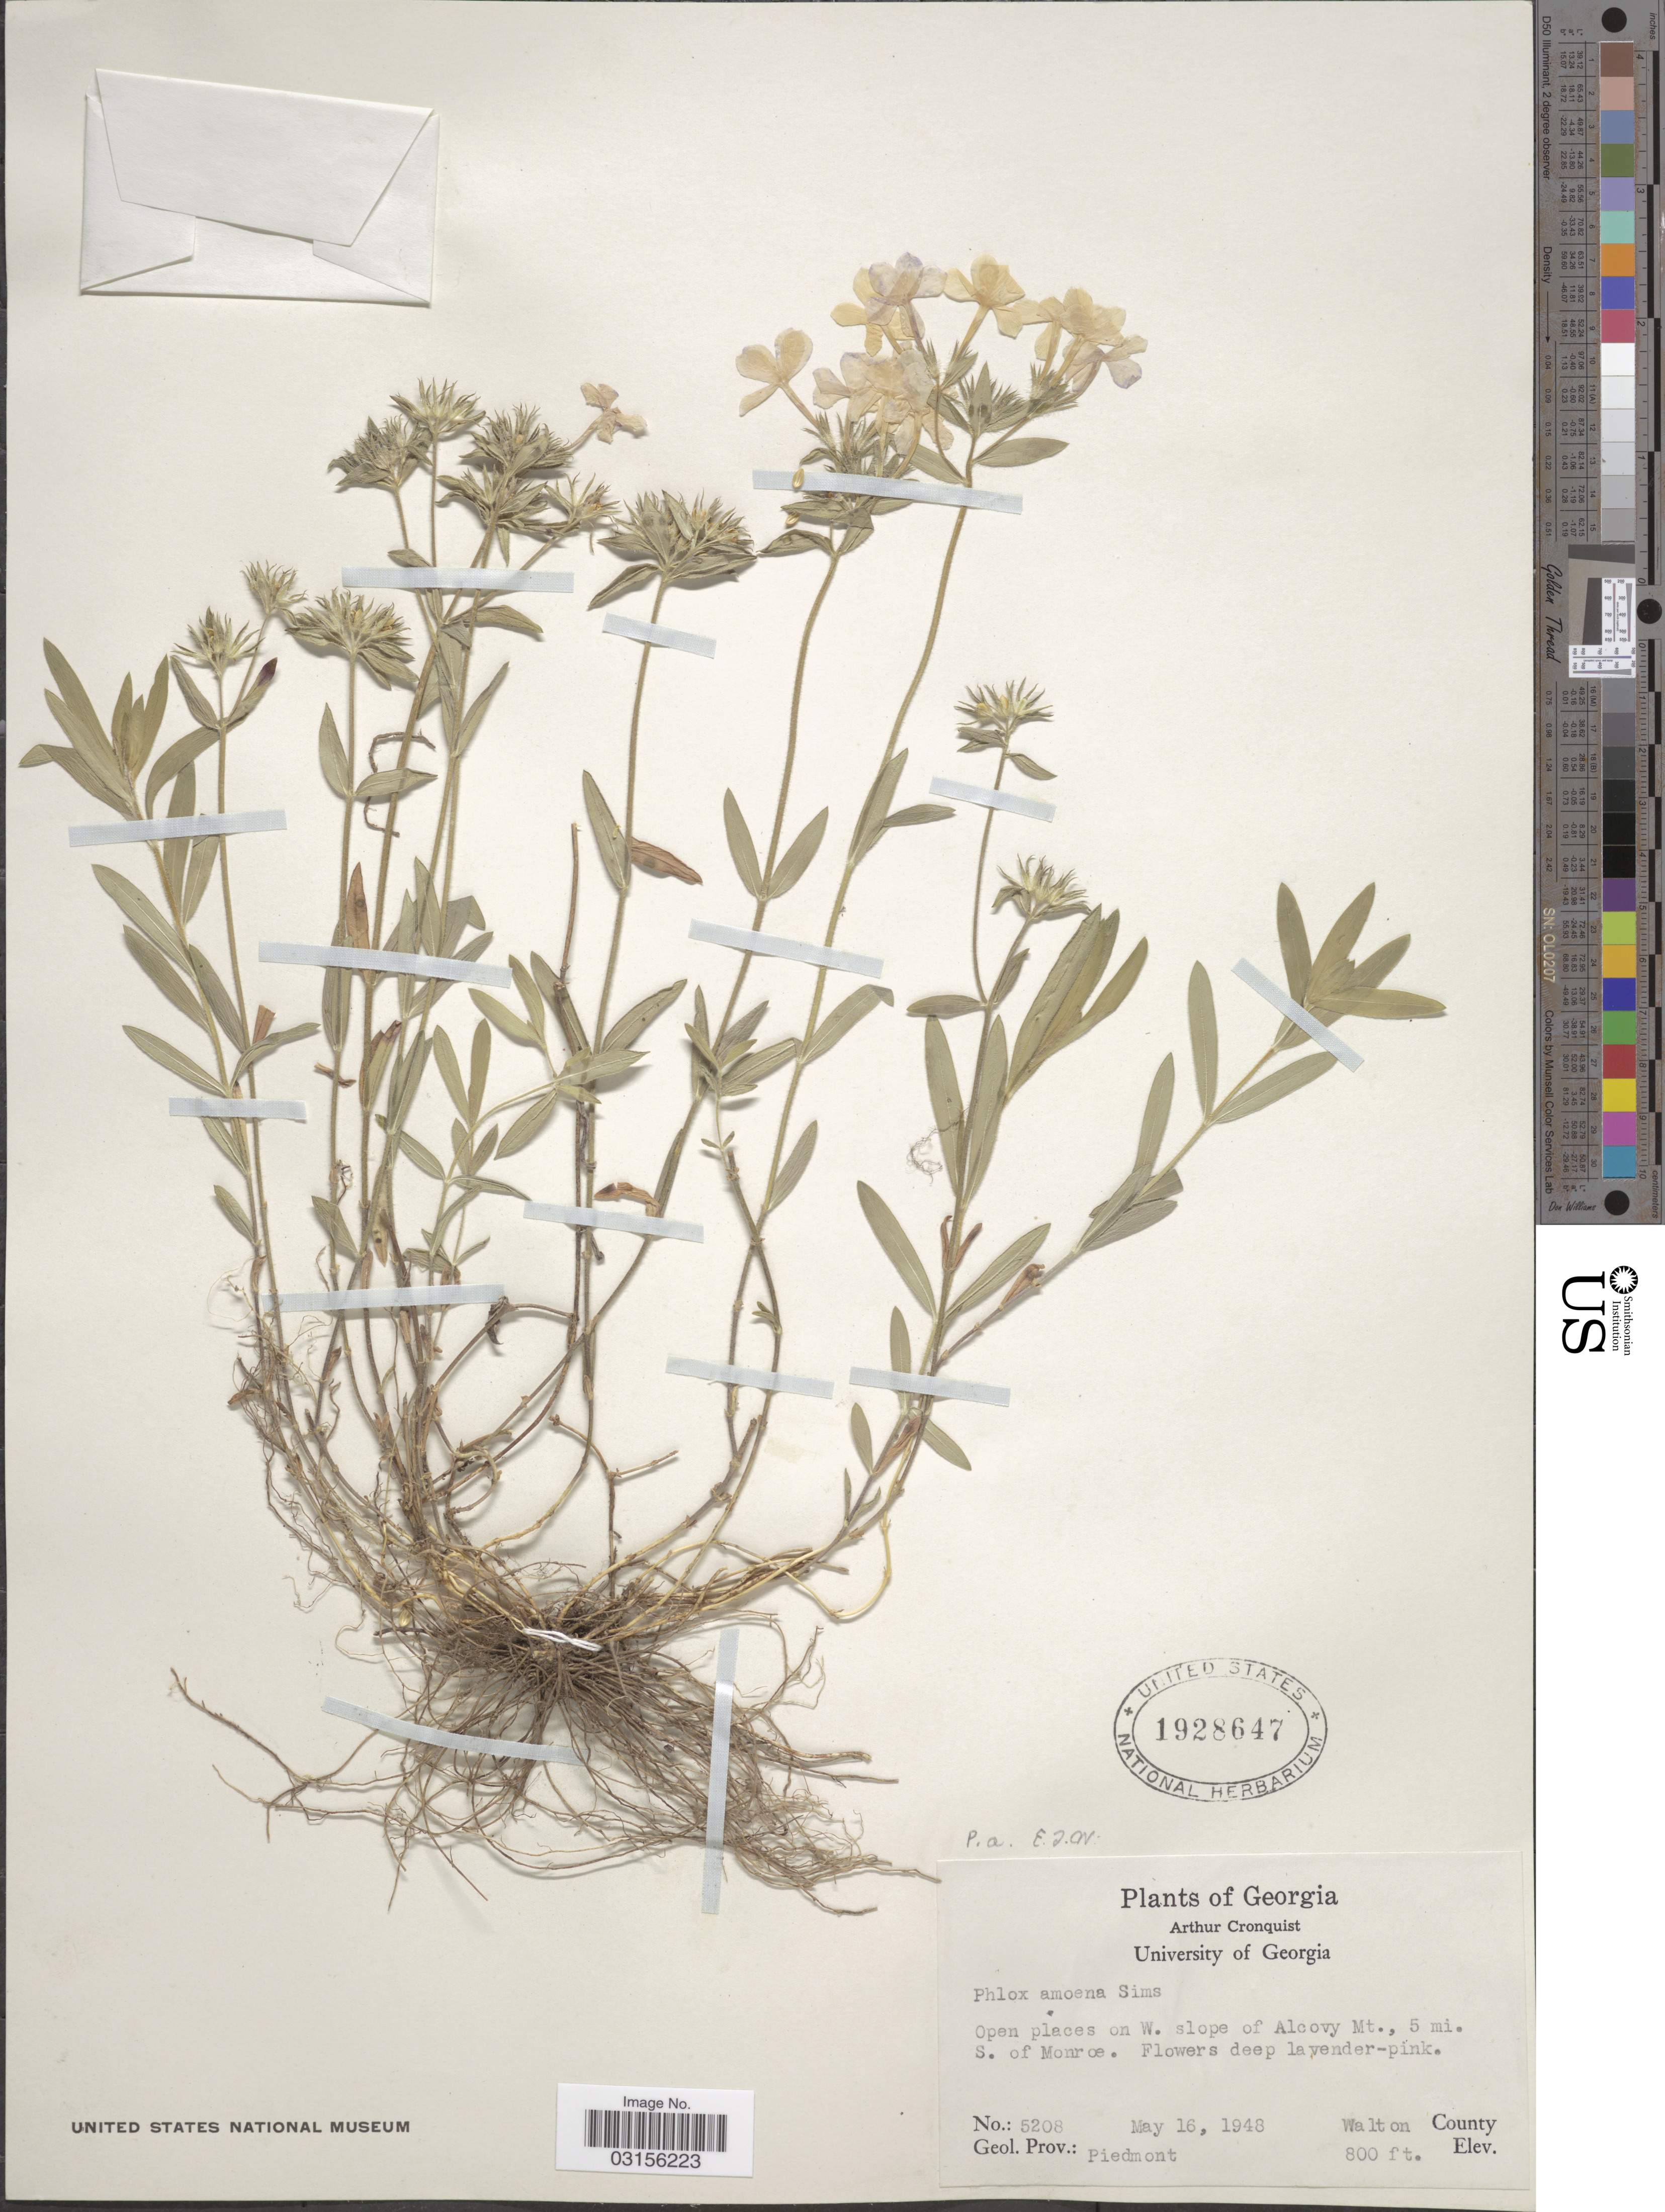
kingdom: Plantae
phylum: Tracheophyta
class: Magnoliopsida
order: Ericales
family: Polemoniaceae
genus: Phlox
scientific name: Phlox amoena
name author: Sims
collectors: A. J. Cronquist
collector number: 5208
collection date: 1948-05-16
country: United States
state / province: Georgia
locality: Open places on W. slope of Alcovy Mt., 5 mi. S. of Monroe. Walton County.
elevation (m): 244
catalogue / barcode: US 1928647